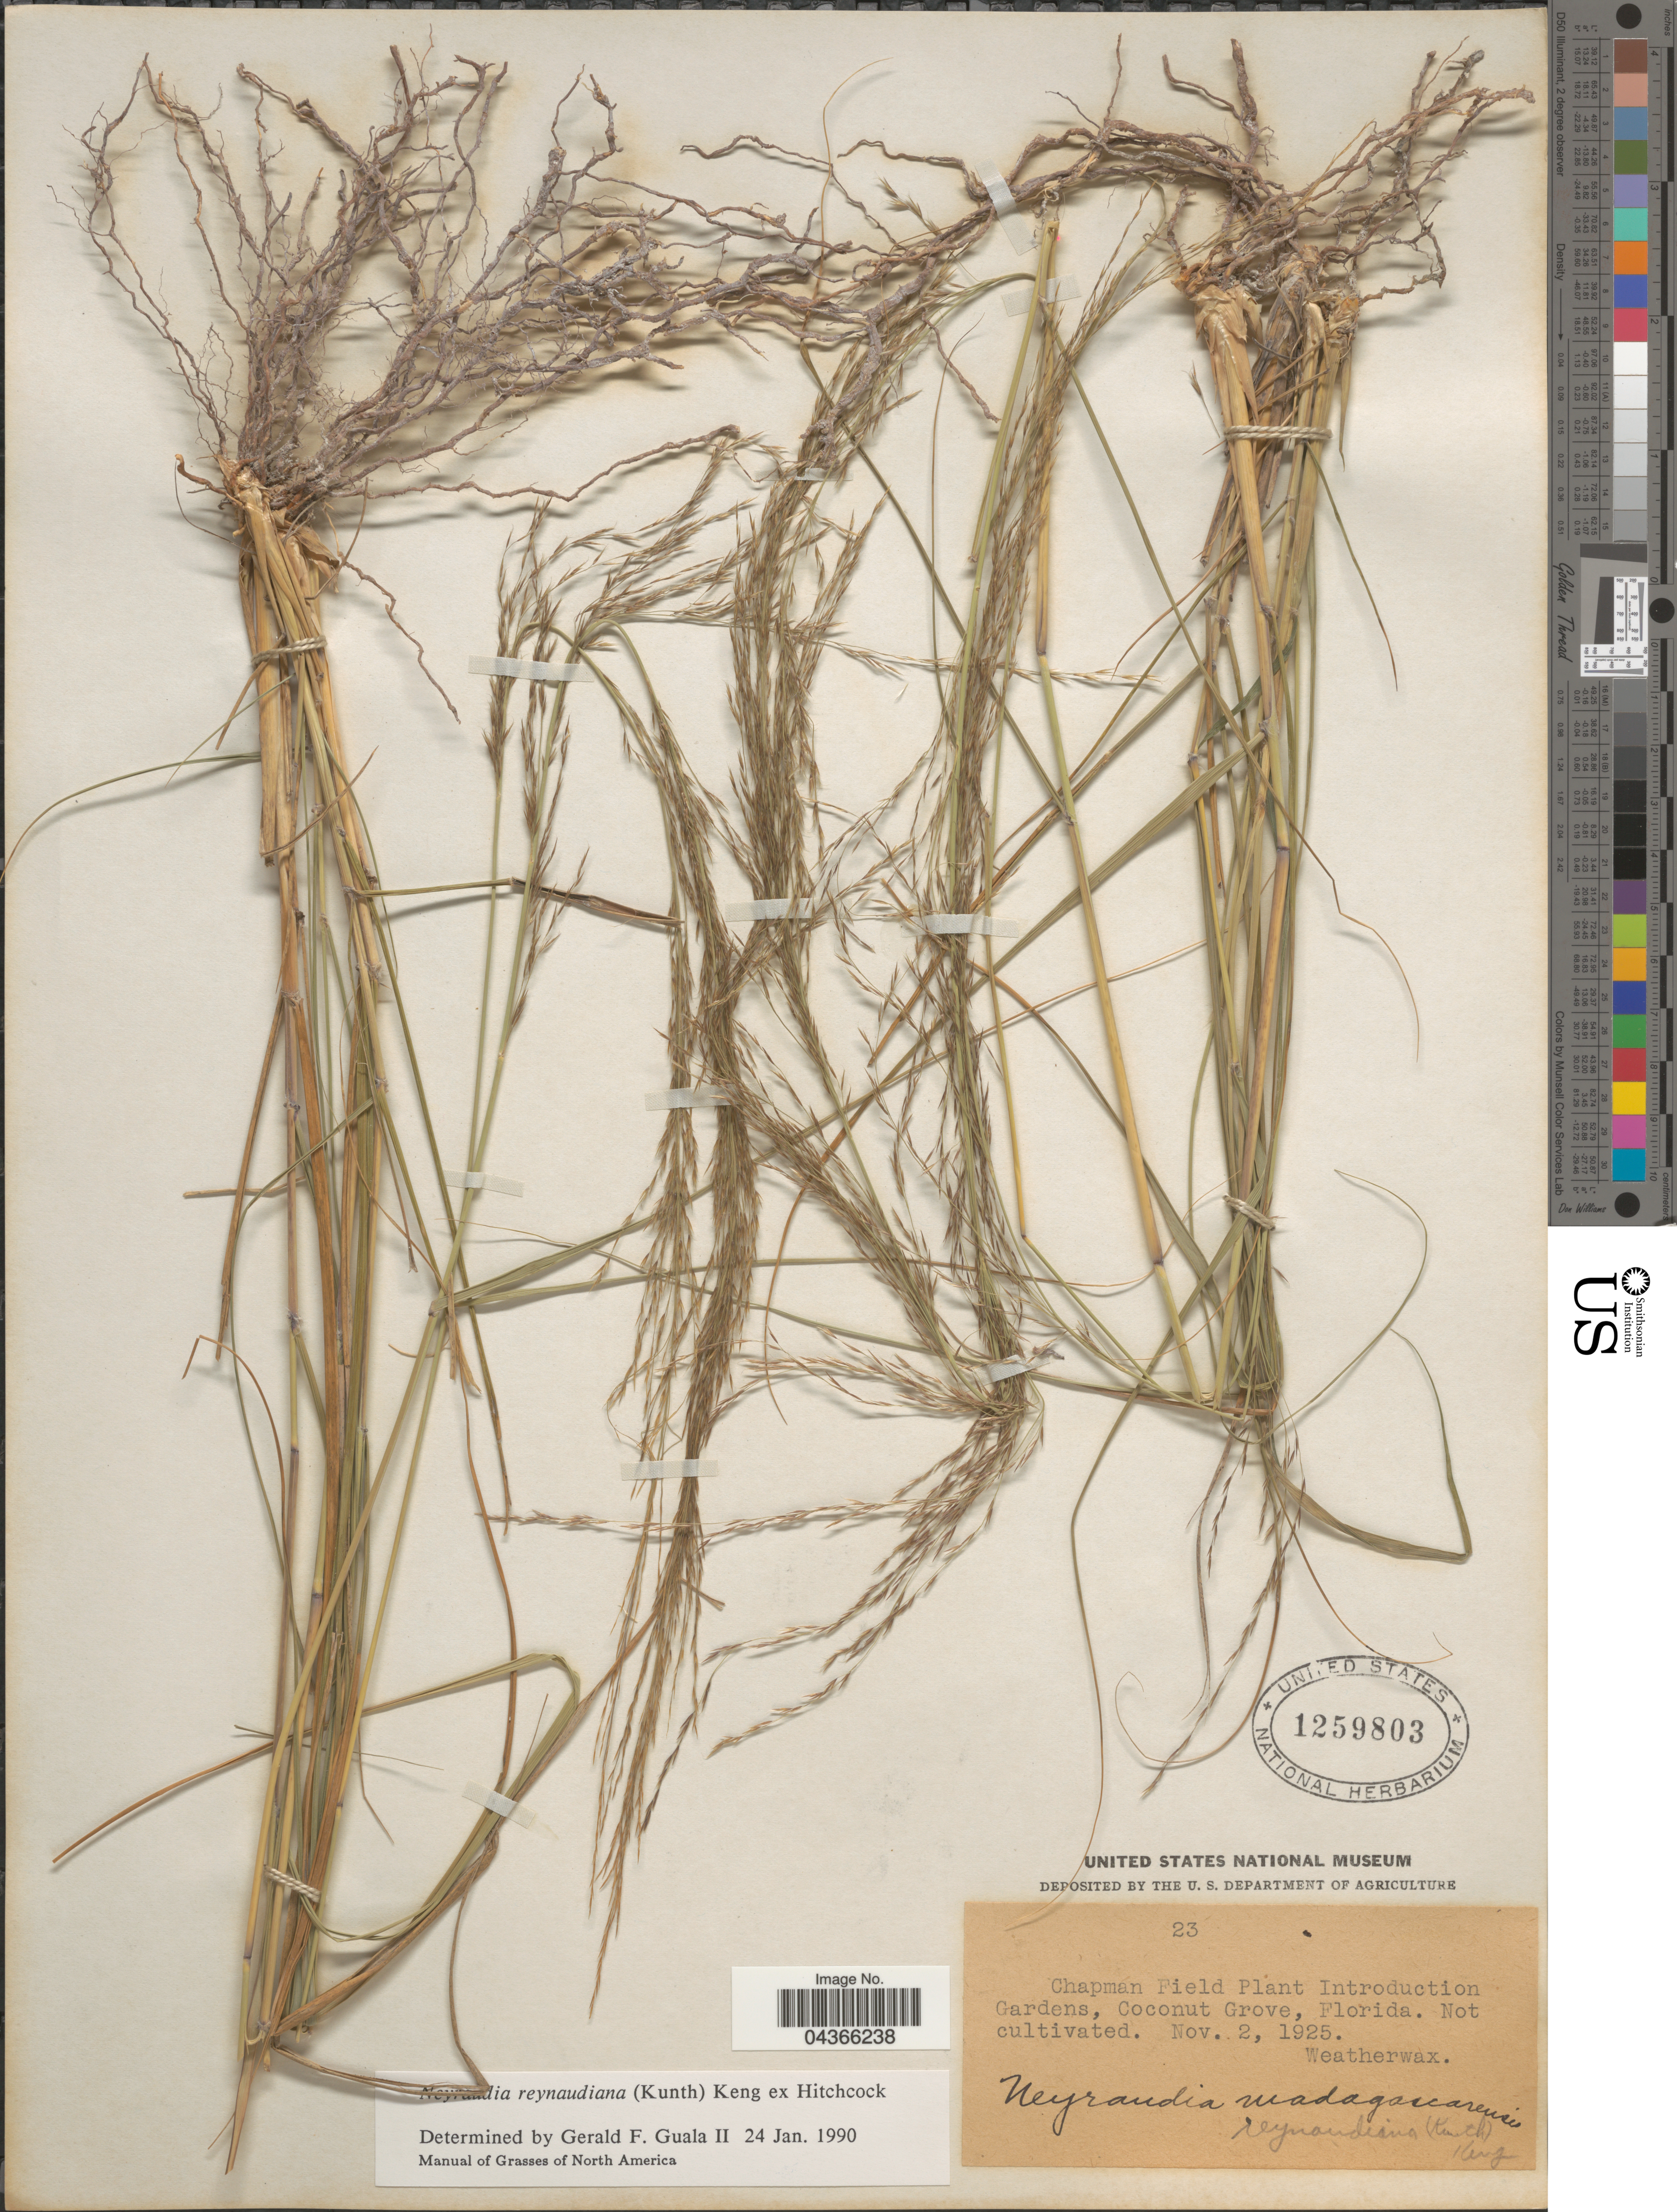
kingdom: Plantae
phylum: Tracheophyta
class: Liliopsida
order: Poales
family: Poaceae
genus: Neyraudia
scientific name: Neyraudia reynaudiana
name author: (Kunth) Keng ex Hitchc.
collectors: -. Weatherwax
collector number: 23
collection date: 1925-11-02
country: United States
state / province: Florida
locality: Chapman Field Plant Introduction Gardens, Coconut Grove.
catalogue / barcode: US 1259803